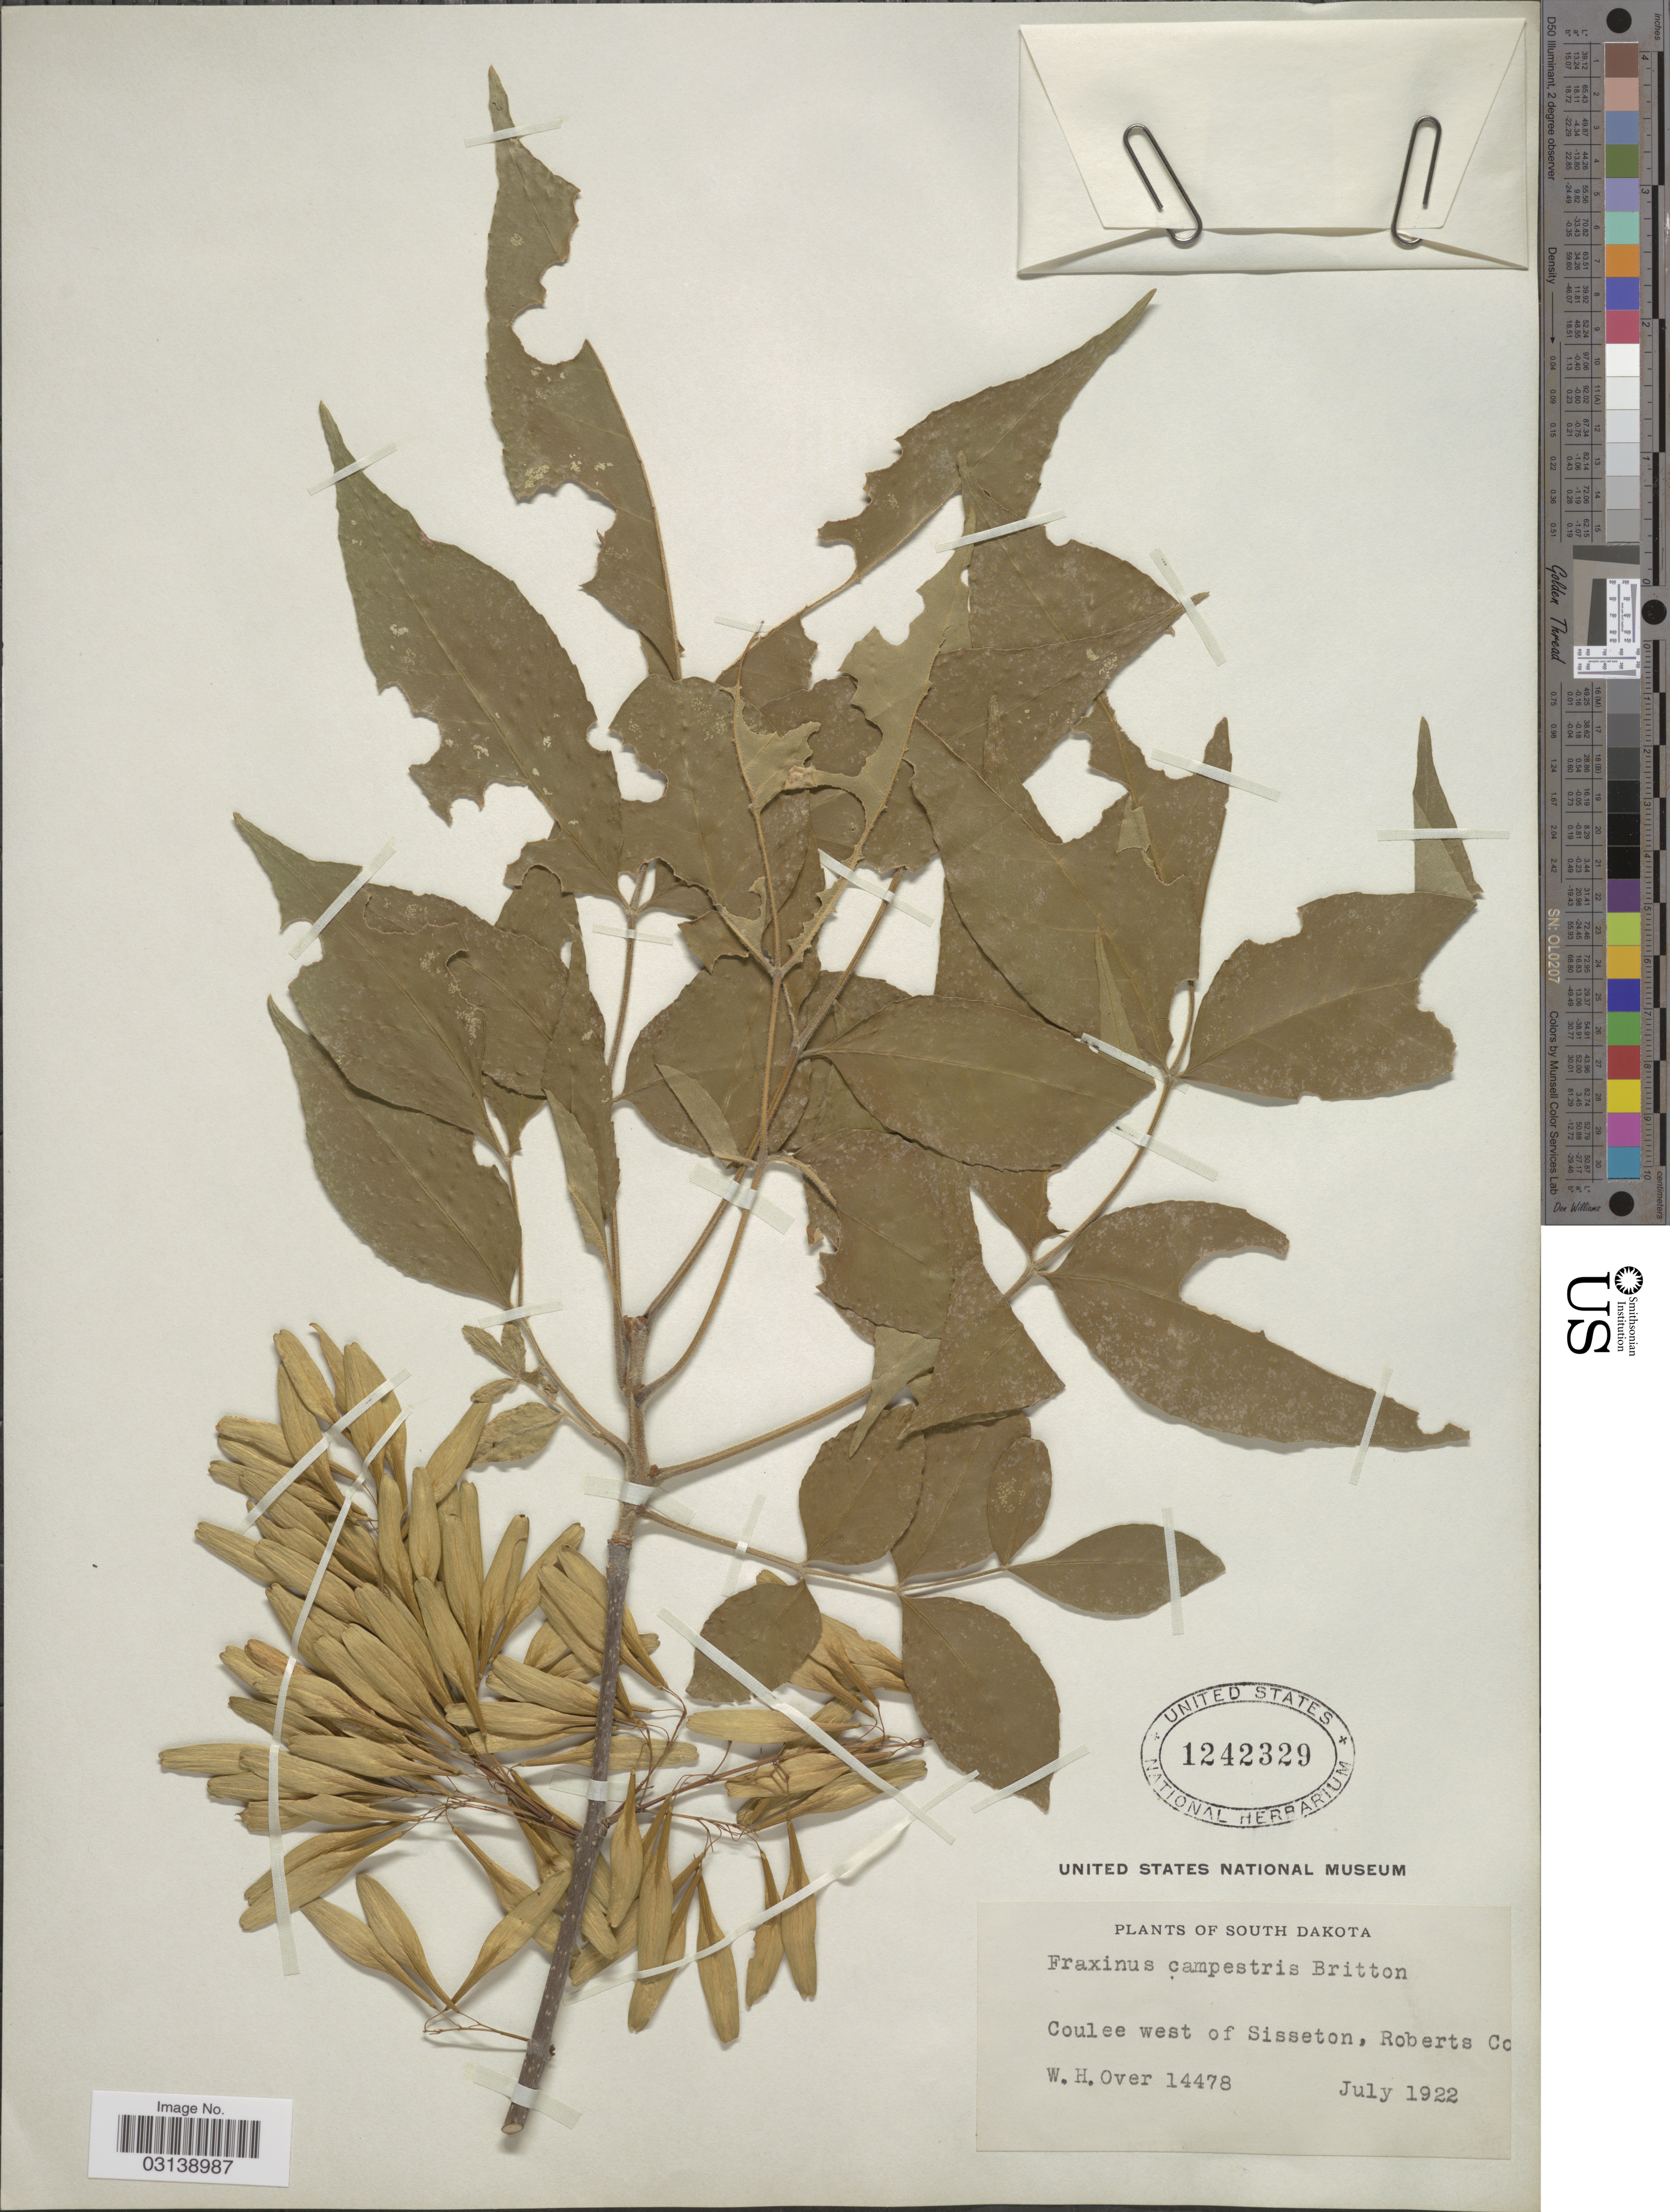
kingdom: Plantae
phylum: Tracheophyta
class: Magnoliopsida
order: Lamiales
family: Oleaceae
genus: Fraxinus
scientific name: Fraxinus pennsylvanica var. pubescens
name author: (Lam.) Lingelsh.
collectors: W. Over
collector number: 14478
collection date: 1922-07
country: United States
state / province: South Dakota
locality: Coulee west of Sisseton, Roberts Co.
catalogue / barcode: US 1242329